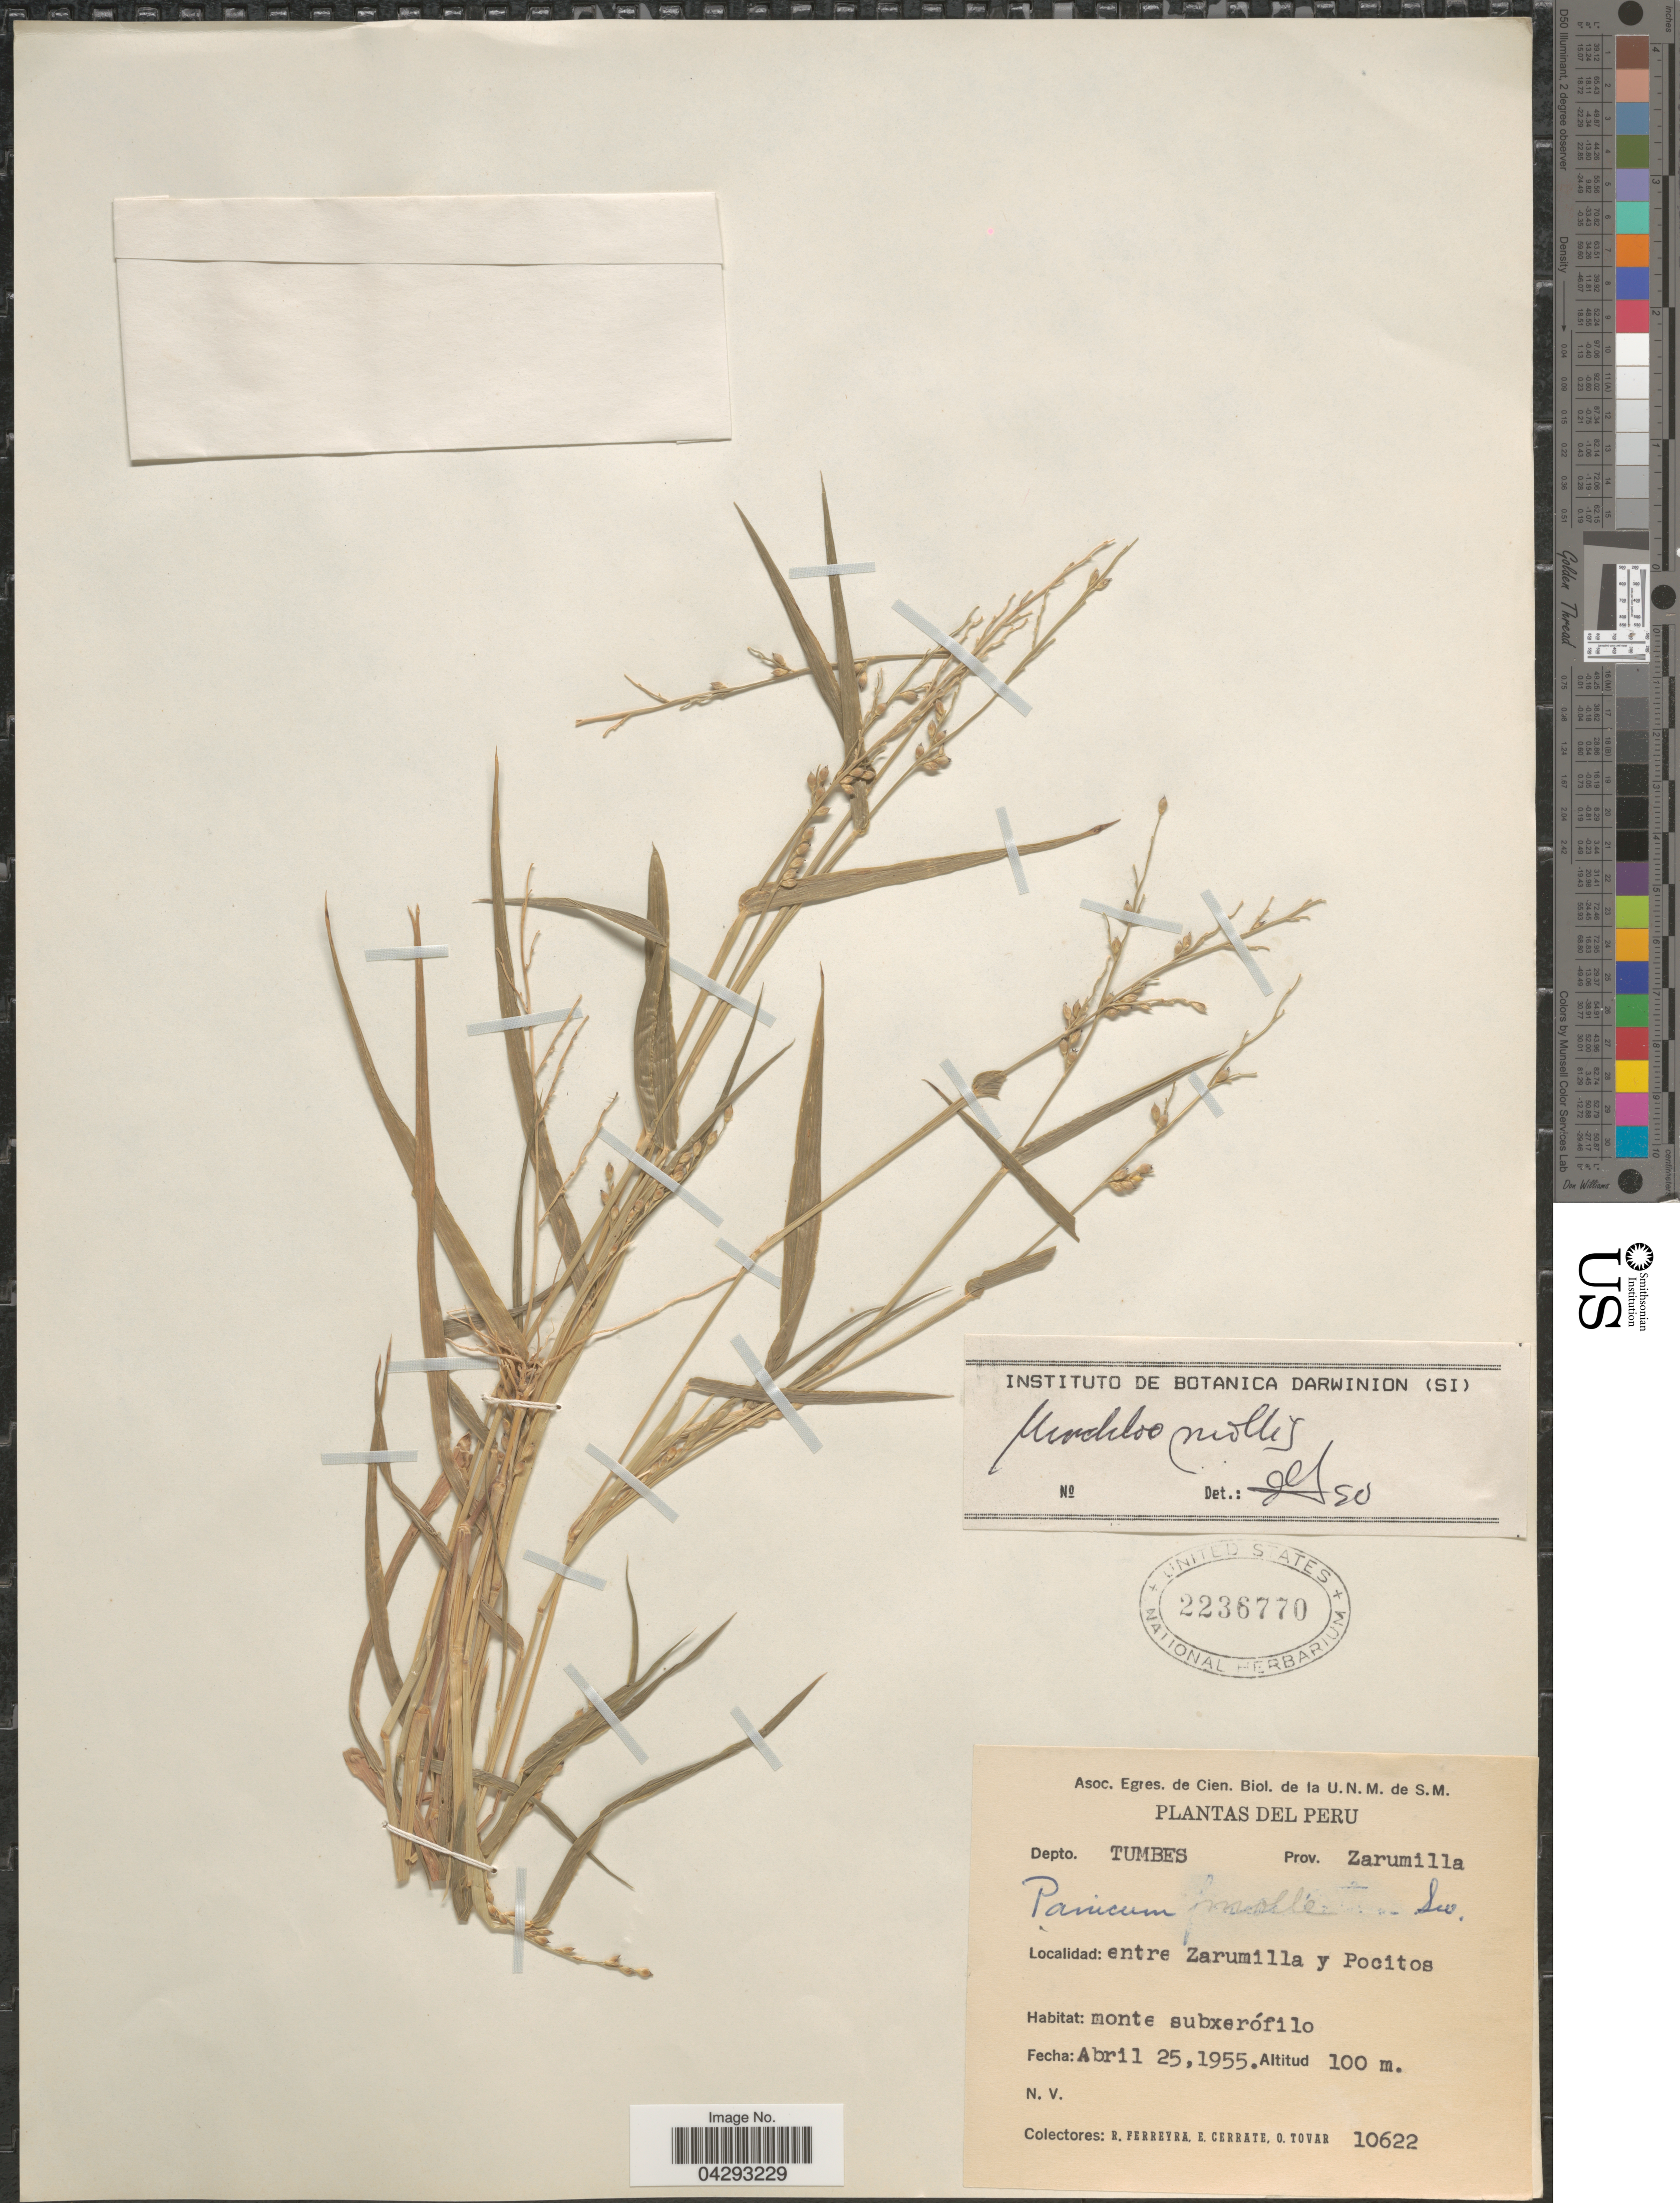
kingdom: Plantae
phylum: Tracheophyta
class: Liliopsida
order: Poales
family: Poaceae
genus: Urochloa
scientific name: Urochloa mollis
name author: (Sw.) Morrone & Zuloaga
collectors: R. A. Ferreyra, E. Cerrate & O. Tovar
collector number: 10622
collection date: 1955-04-25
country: Peru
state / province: Tumbes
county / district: Zarumilla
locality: Depto. Tumbes. Prov. Zarumilla. Entre Zarumilla y Pocitos.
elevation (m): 100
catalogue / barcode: US 2236770